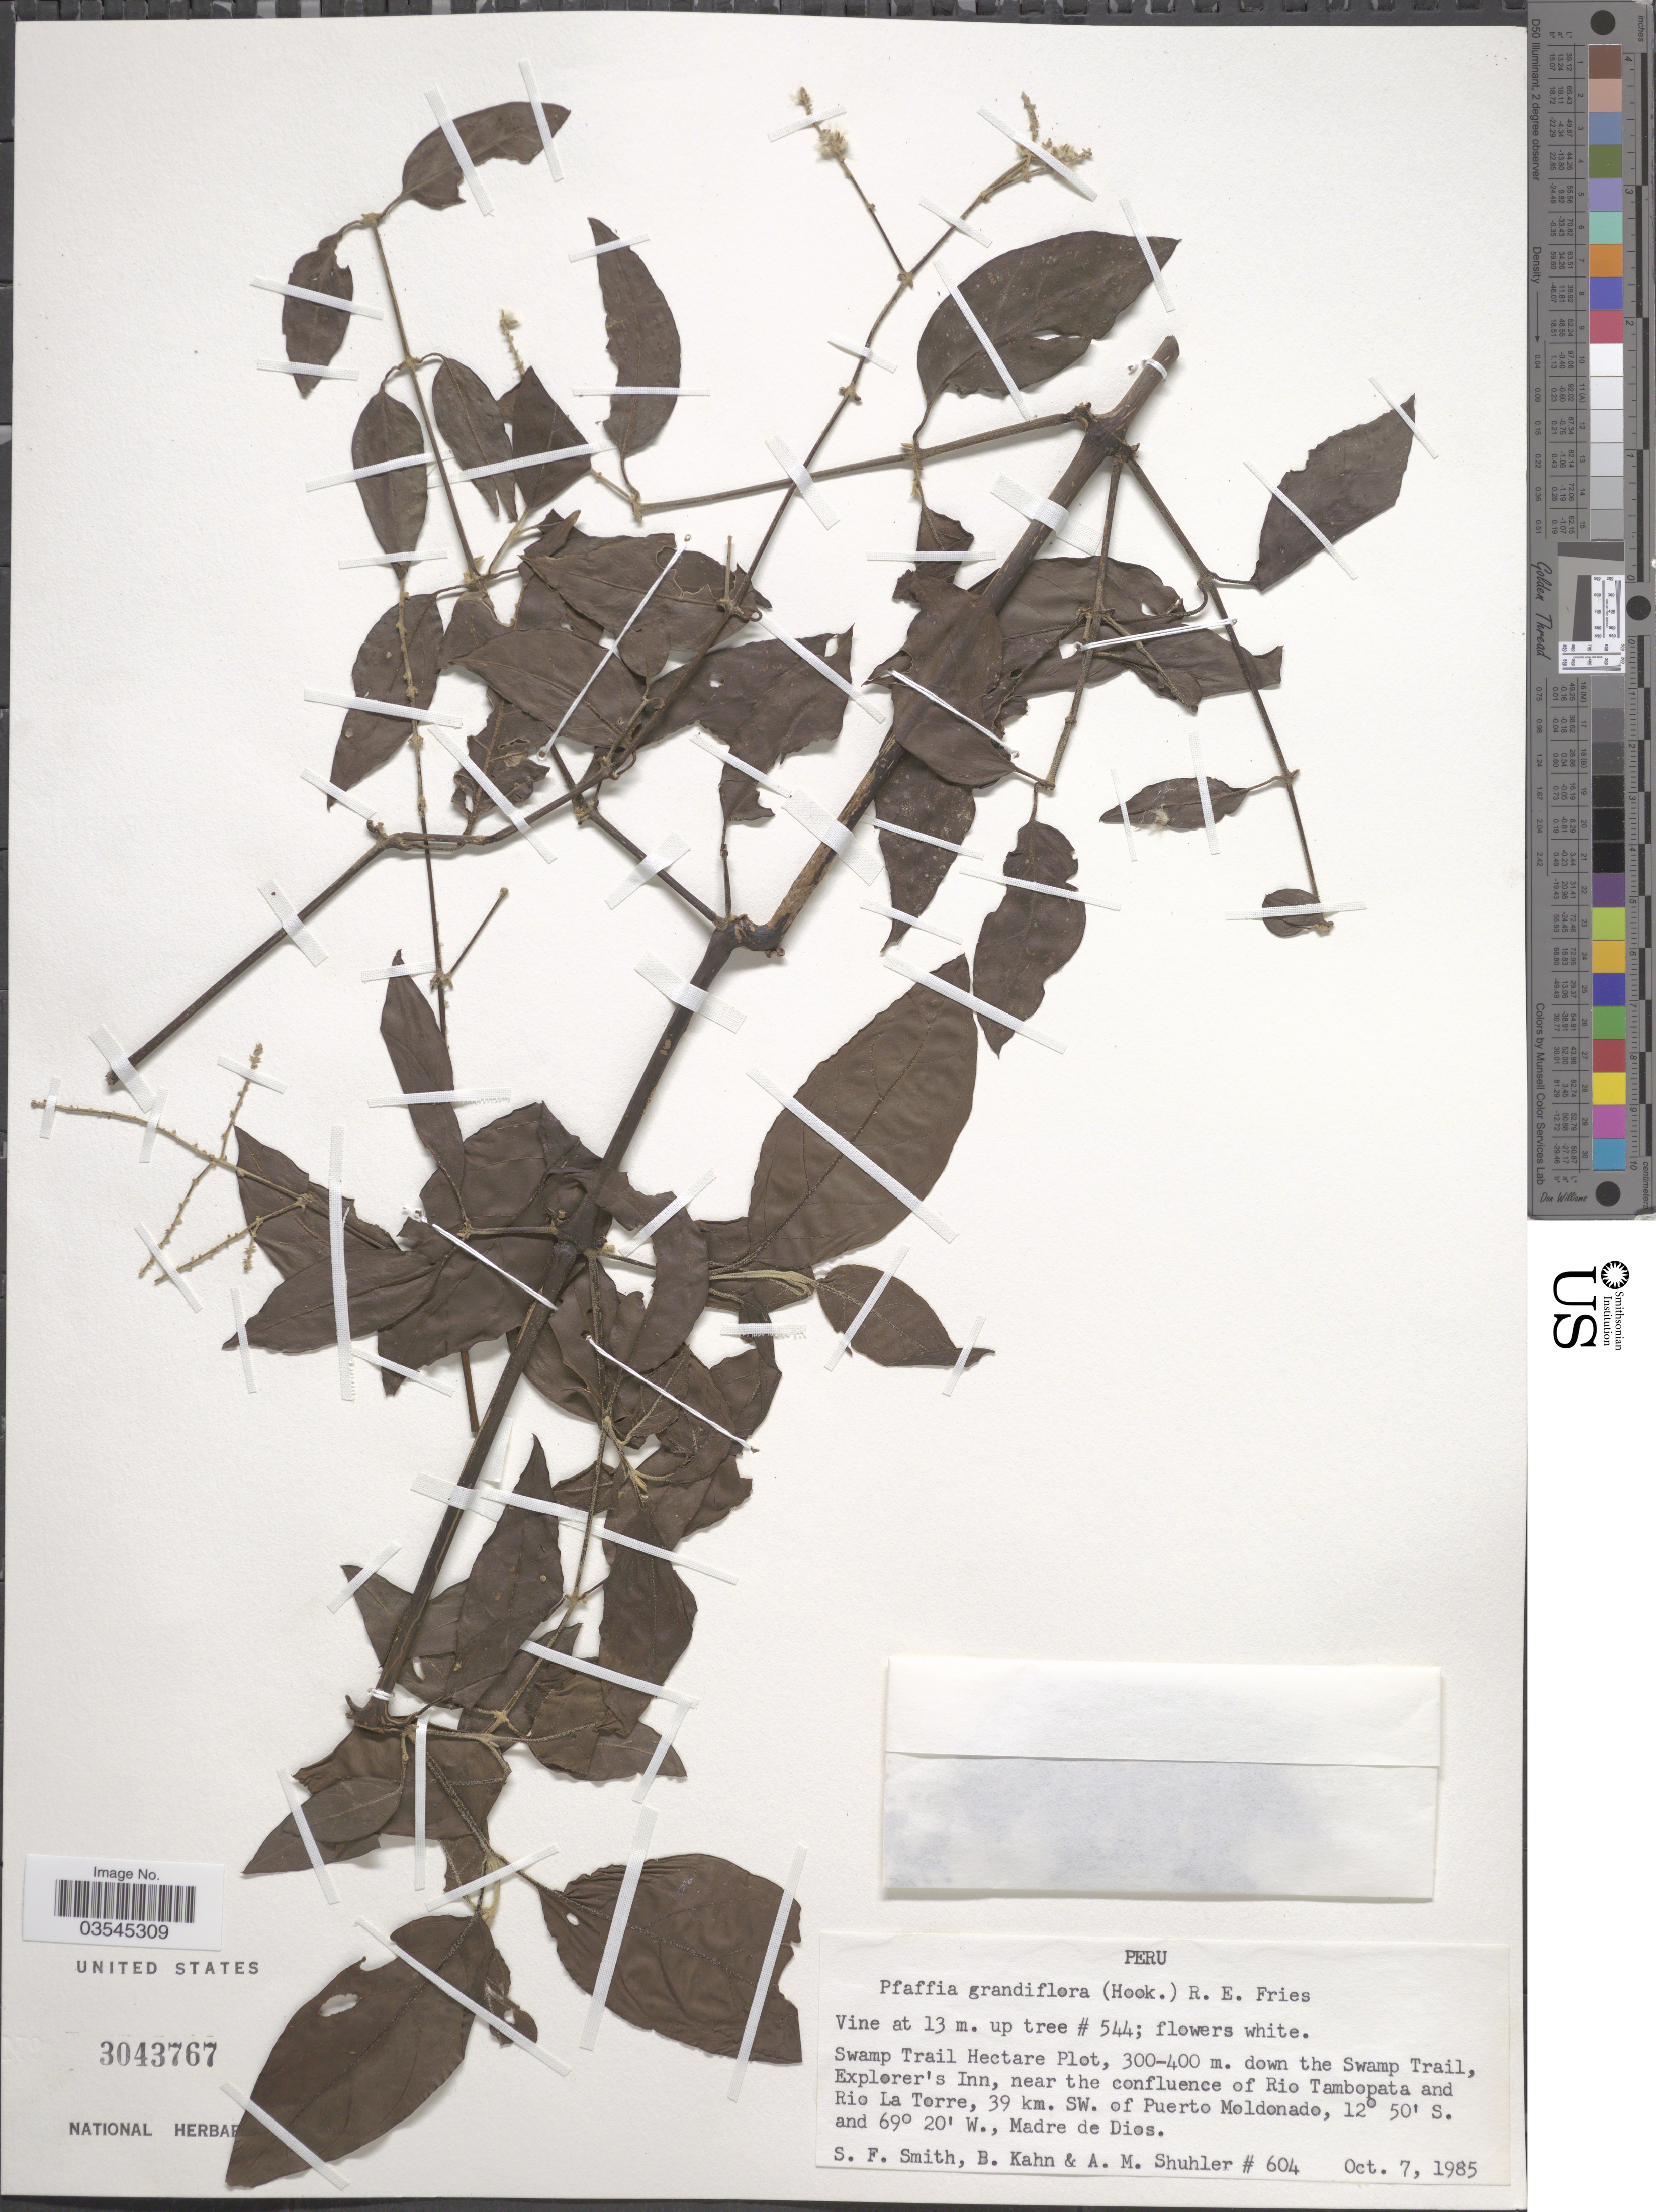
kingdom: Plantae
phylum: Tracheophyta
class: Magnoliopsida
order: Caryophyllales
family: Amaranthaceae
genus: Pfaffia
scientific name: Pfaffia grandiflora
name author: (Hook.) R.E. Fr.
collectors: S.F. Smith, B. Kahn & A. Shuhler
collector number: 604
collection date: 1985-10-07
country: Peru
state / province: Madre de Dios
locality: Swamp Trail Hectare Plot, 300-400 m. down the Swamp Trail, Explorer's Inn, near the confluence of Rio Tambopata and Rio La Torre, 39 km. SW. of Puerto Maldonado.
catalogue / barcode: US 3043767